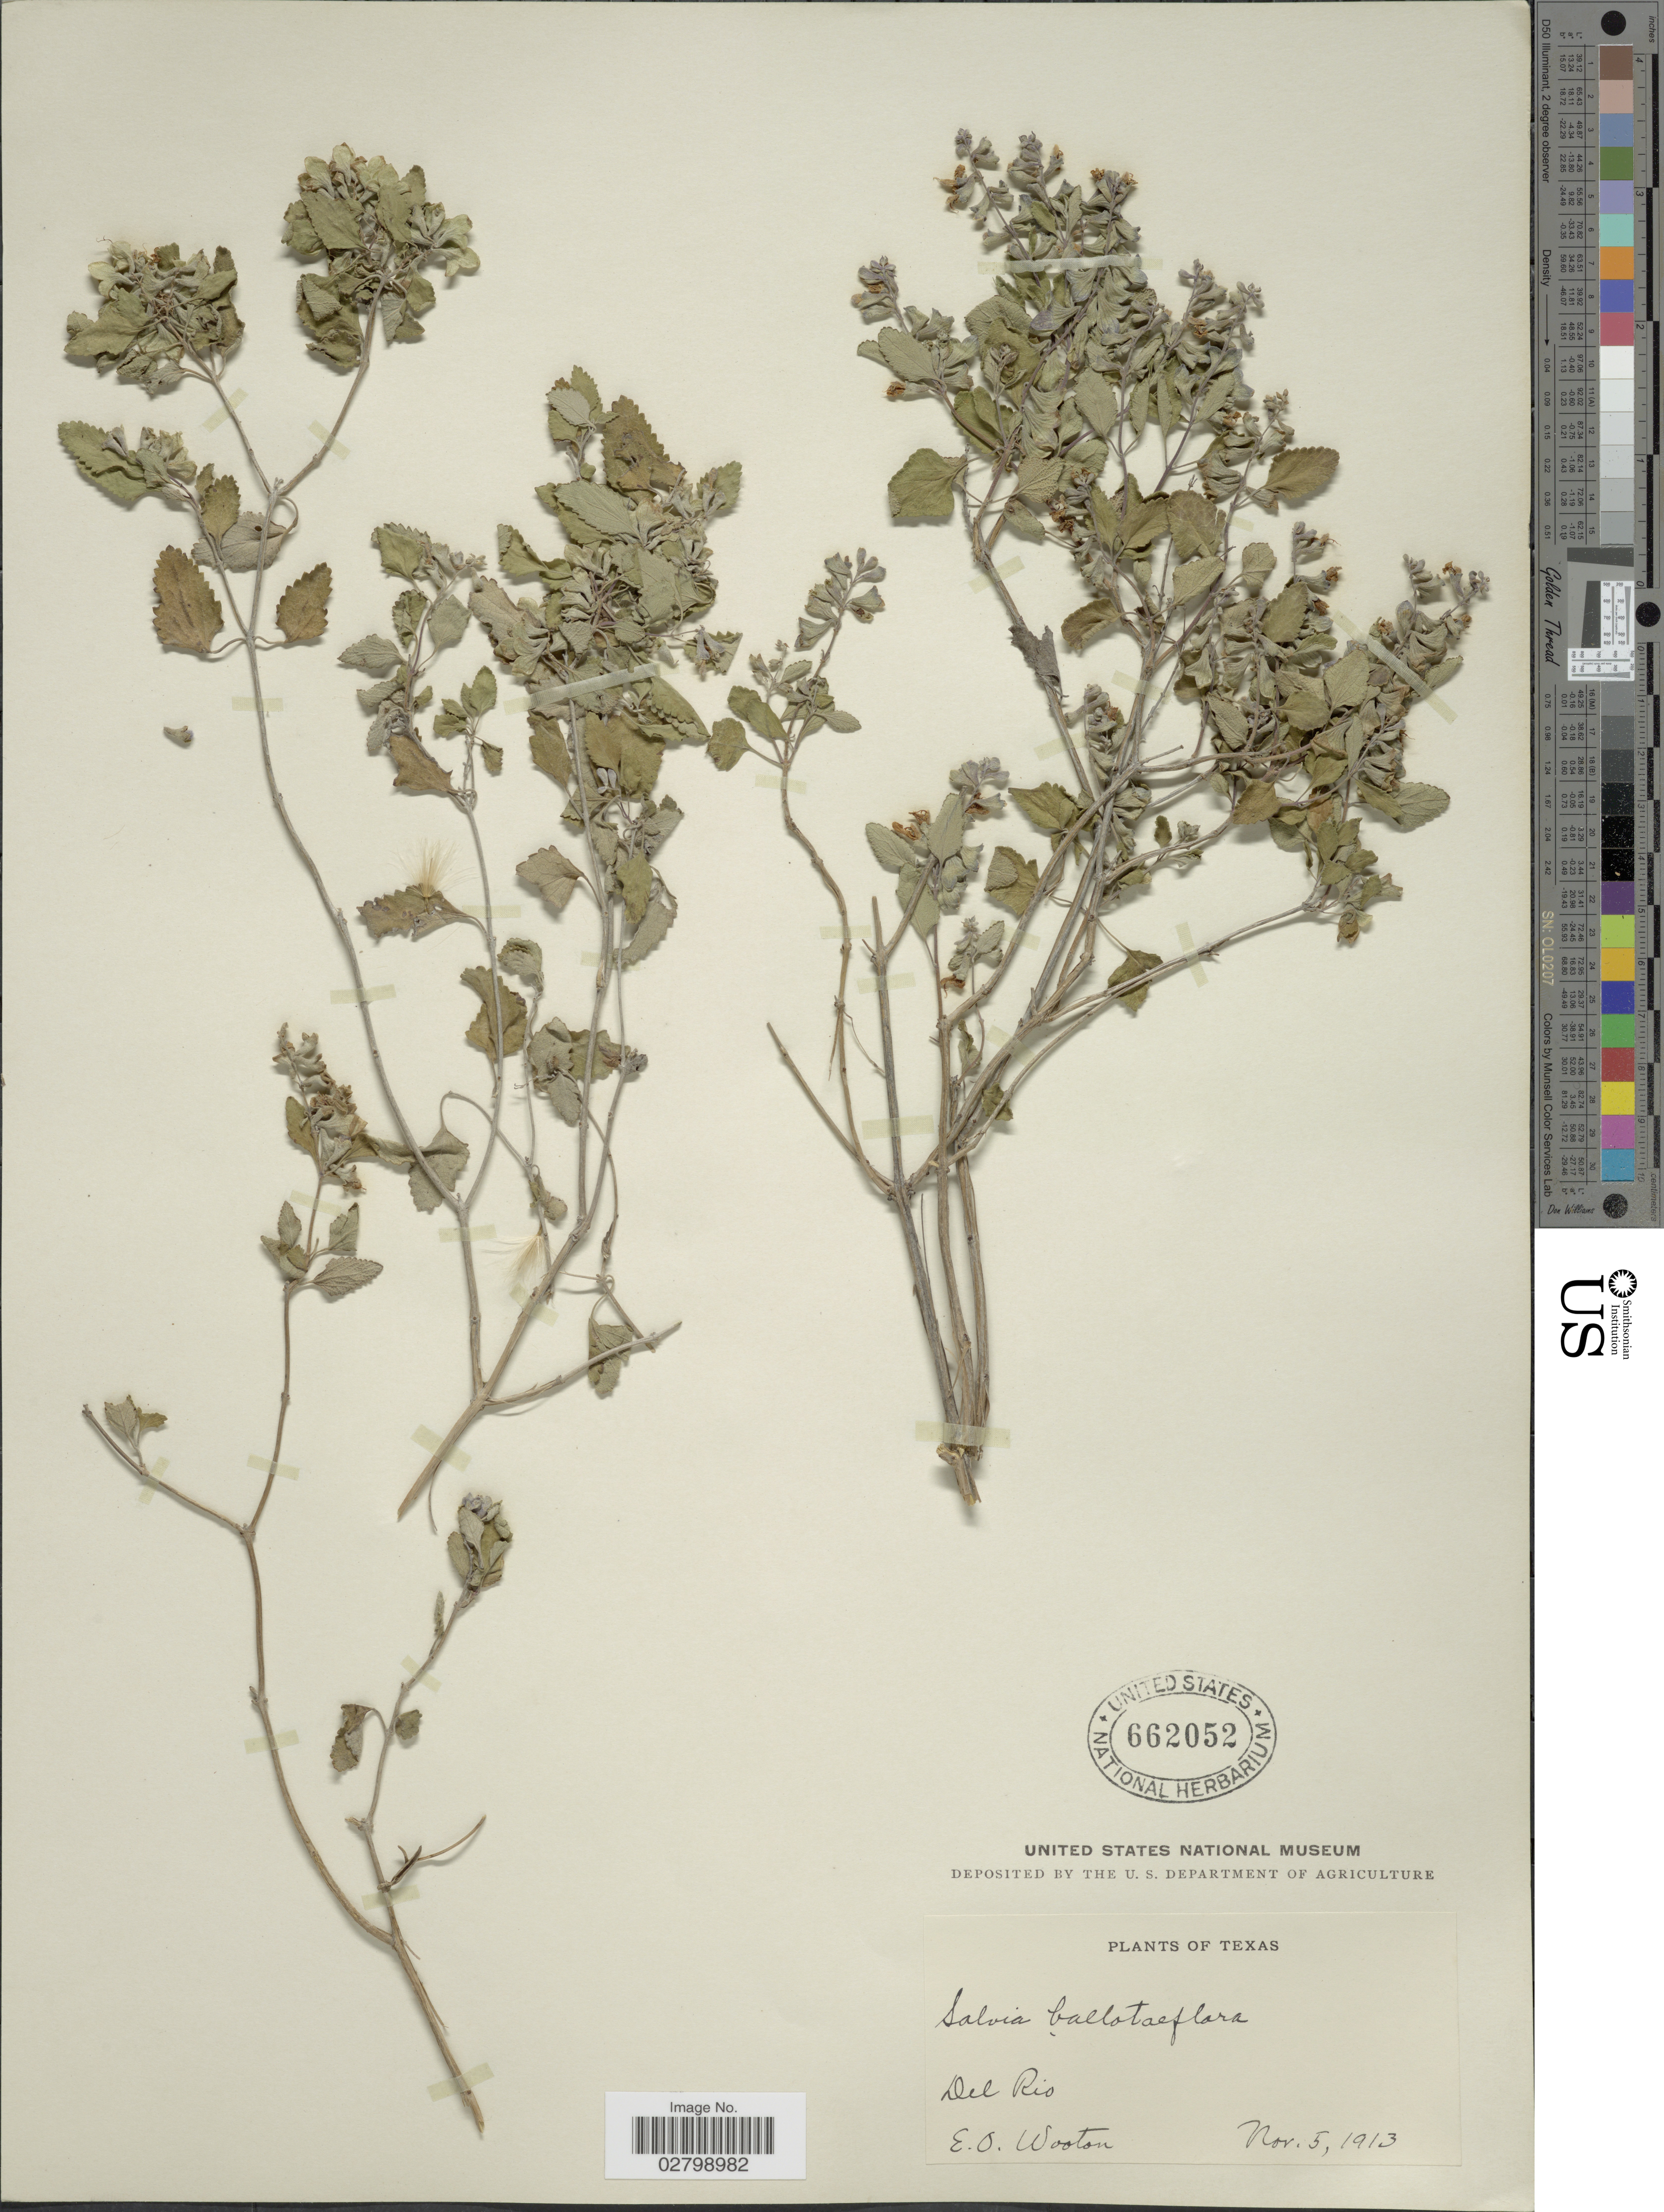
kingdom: Plantae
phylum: Tracheophyta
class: Magnoliopsida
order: Lamiales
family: Lamiaceae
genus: Salvia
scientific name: Salvia ballotiflora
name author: Benth.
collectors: E. O. Wooton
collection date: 1913-11-05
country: United States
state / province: Texas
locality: Del Rio.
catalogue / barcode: US 662052